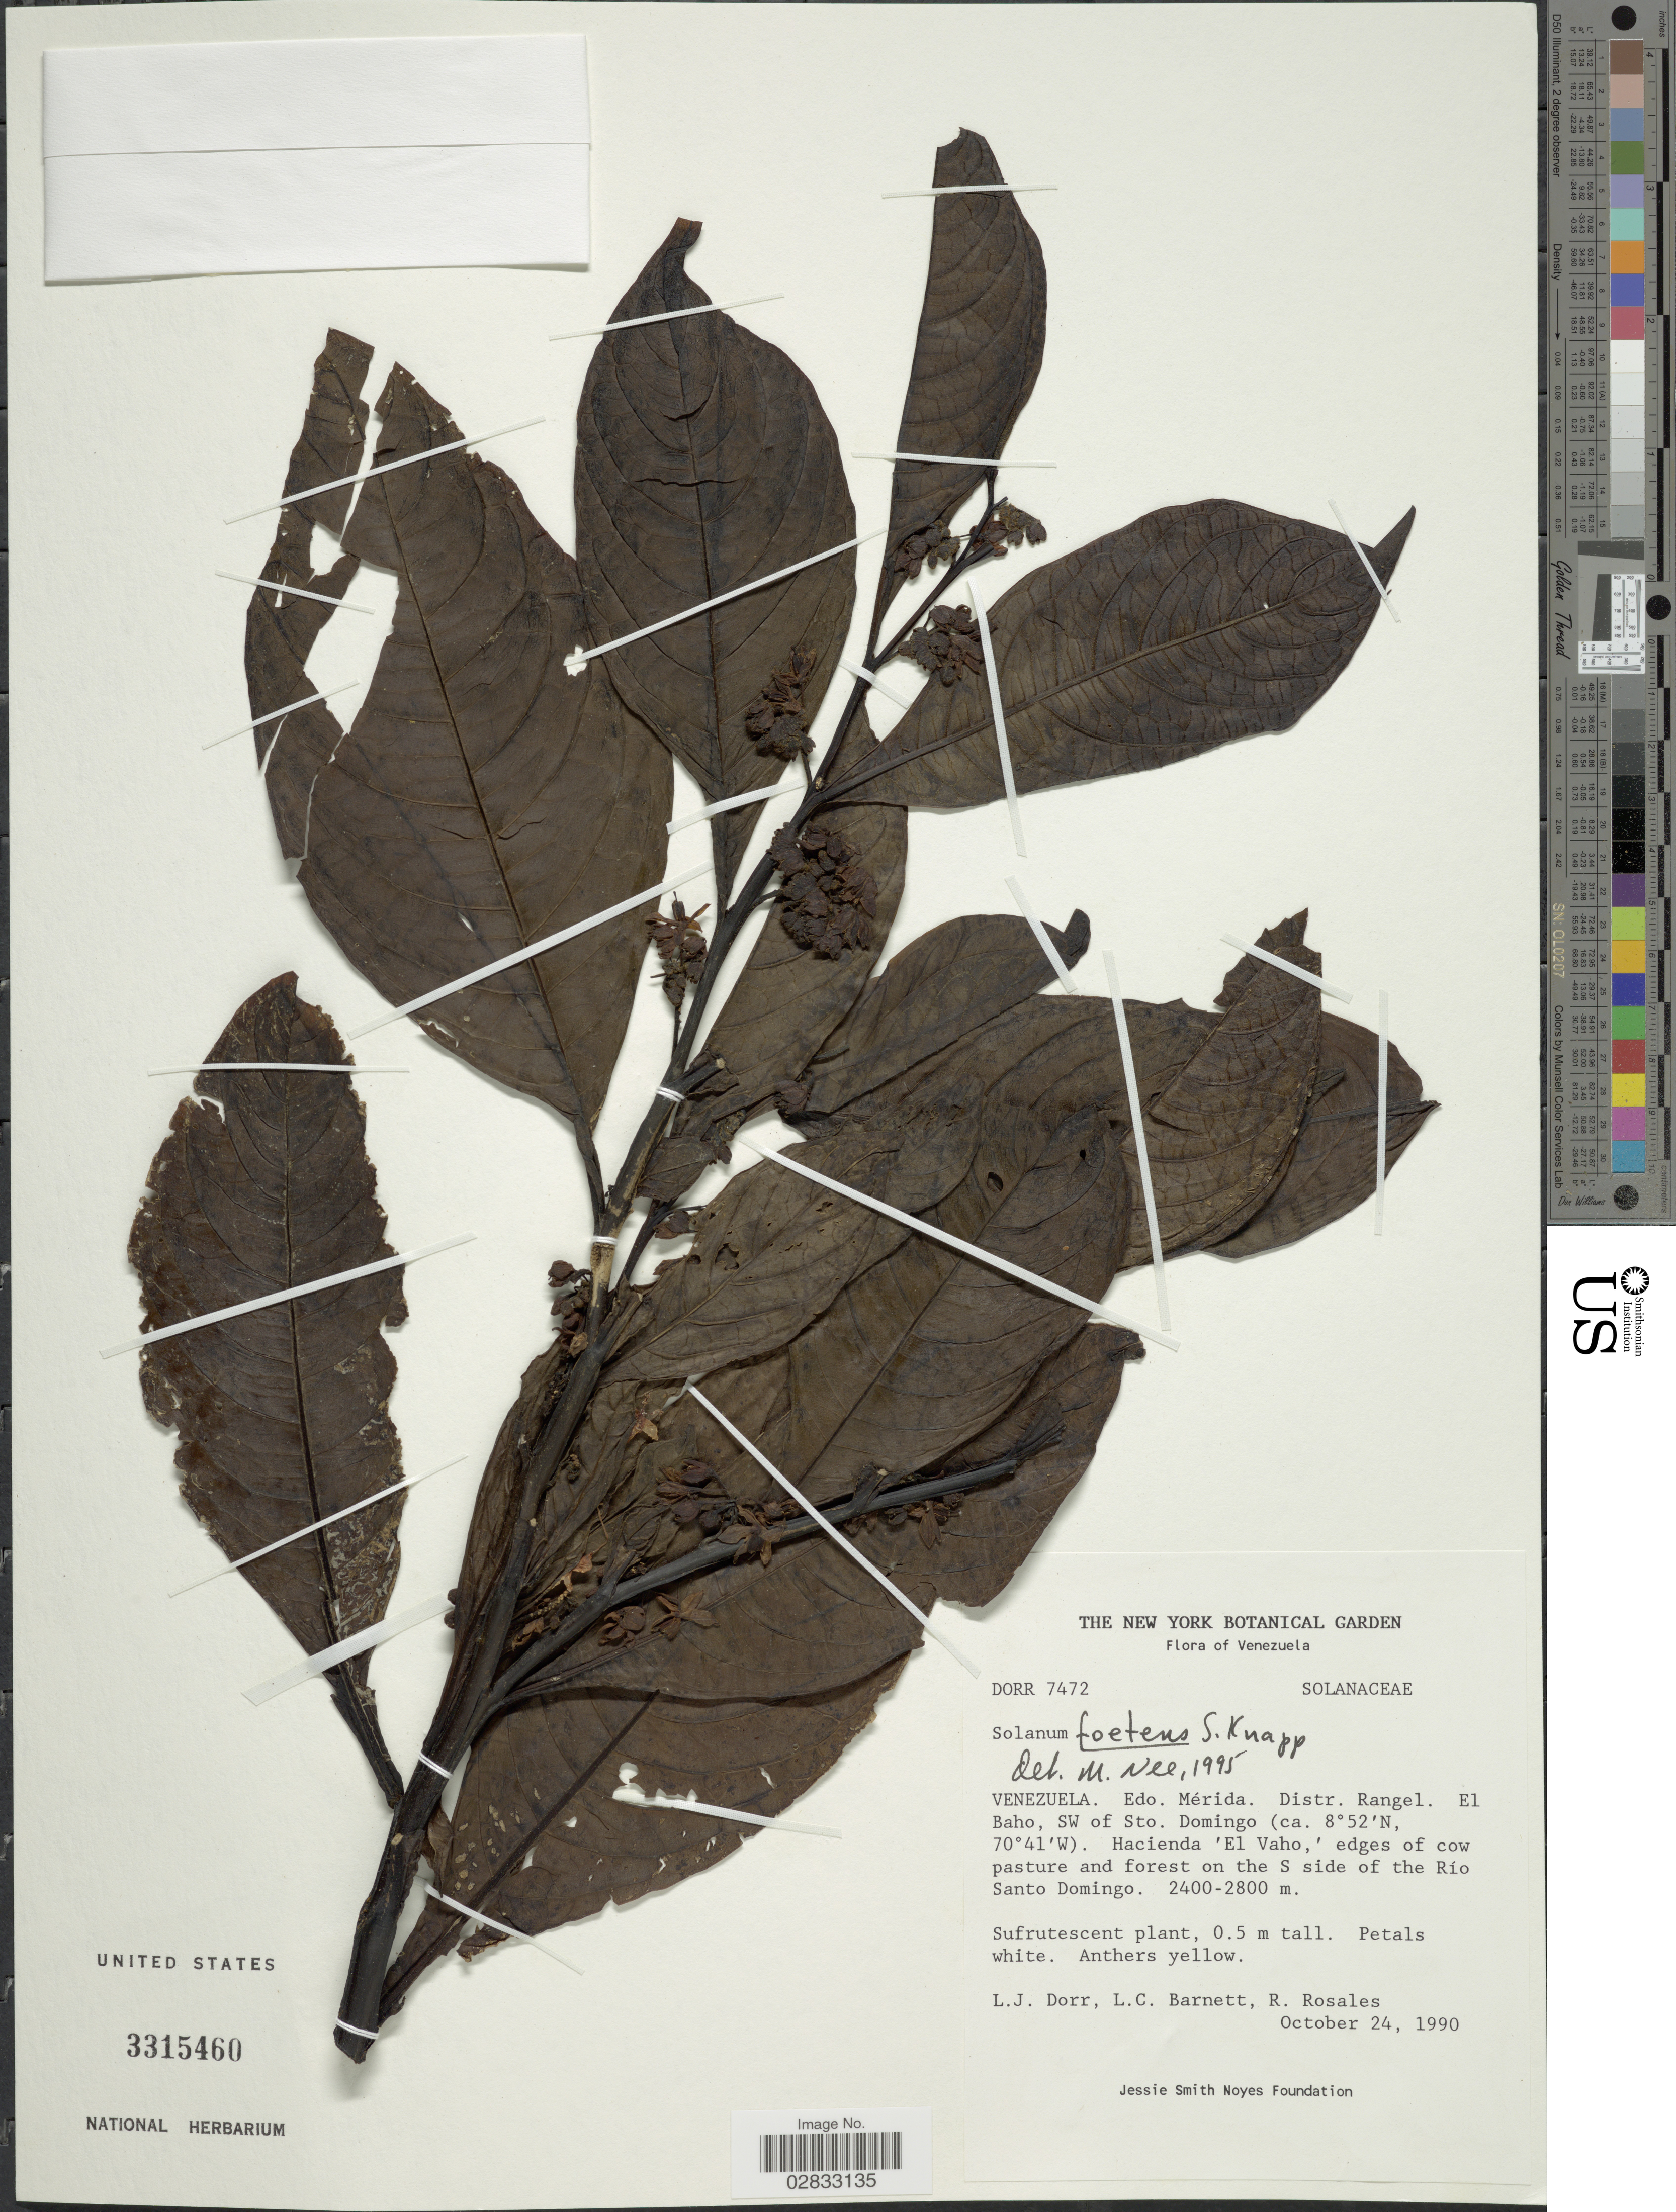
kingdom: Plantae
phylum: Tracheophyta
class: Magnoliopsida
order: Solanales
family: Solanaceae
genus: Solanum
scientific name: Solanum foetens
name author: Pittier ex S. Knapp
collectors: L. J. Dorr, L. C. Barnett & R. Rosales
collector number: DORR7472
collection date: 1990-10-24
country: Venezuela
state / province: Mérida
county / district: Rangel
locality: El Baho, SW of Sto. Domingo. Hacienda 'El Vaho' S side of the Río Santo Domingo.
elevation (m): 2400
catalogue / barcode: US 3315460